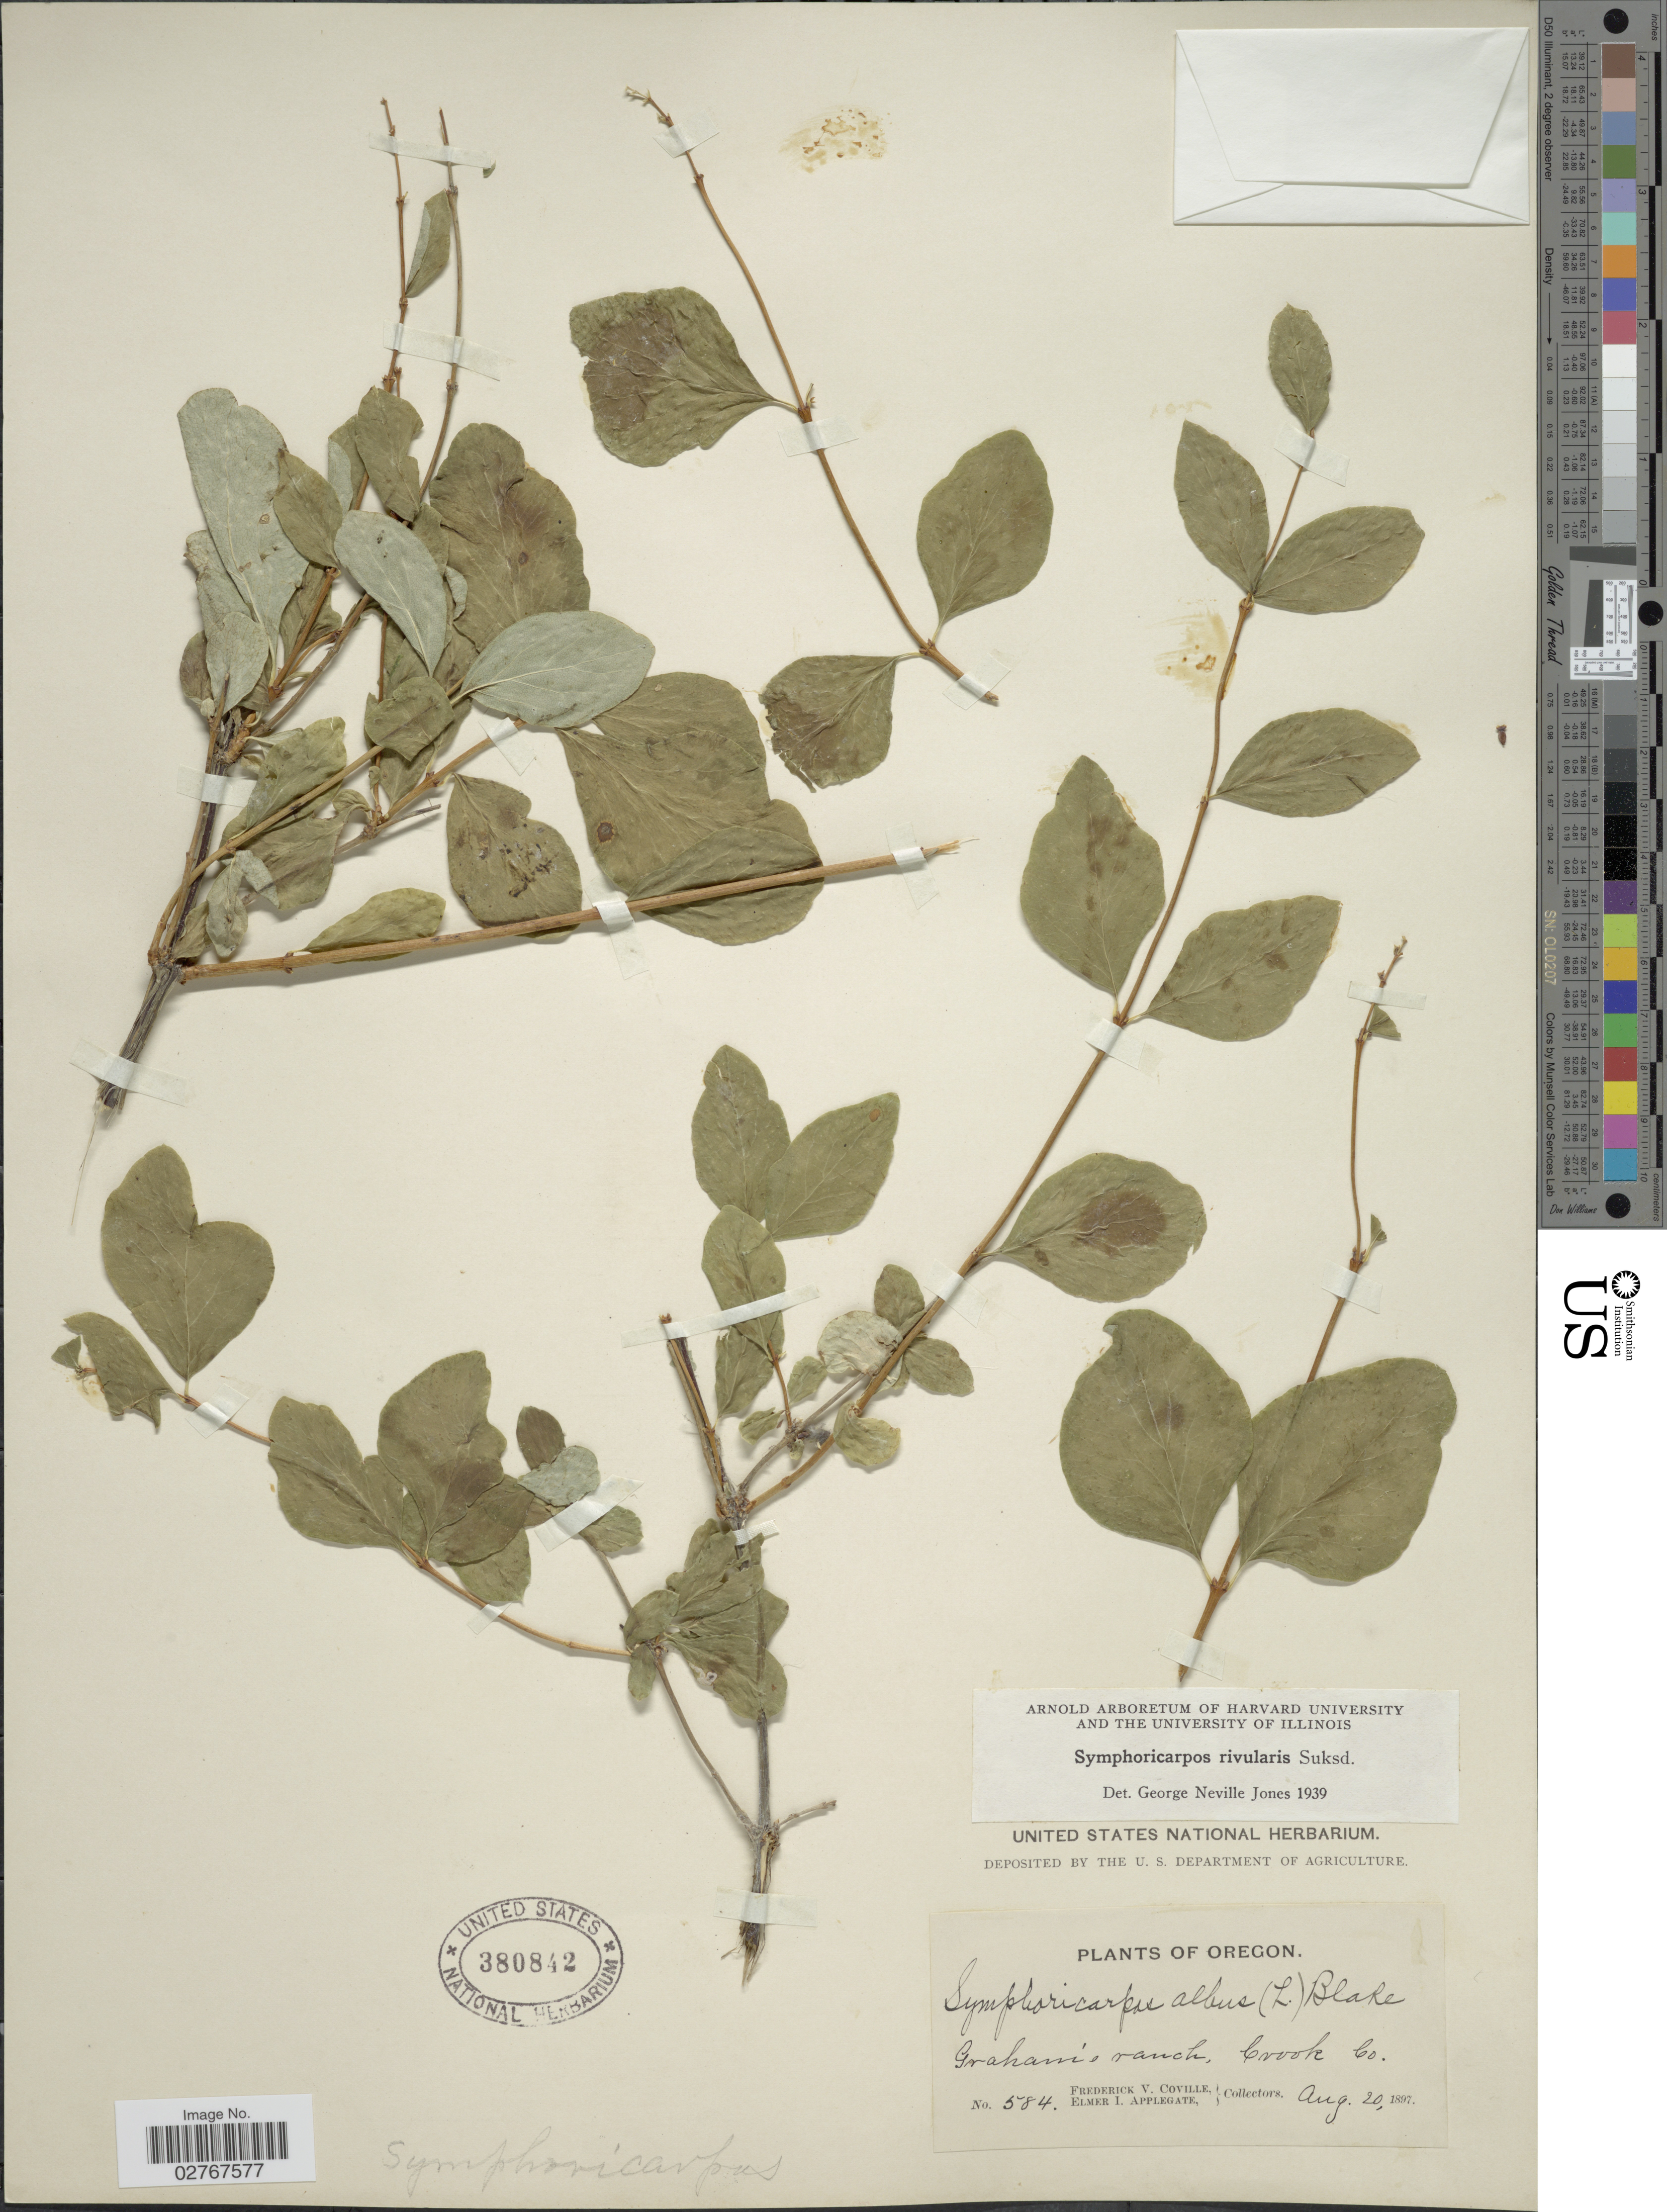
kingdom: Plantae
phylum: Tracheophyta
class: Magnoliopsida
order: Dipsacales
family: Caprifoliaceae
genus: Symphoricarpos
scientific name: Symphoricarpos rivularis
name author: Suksd.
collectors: F. V. Coville & E. I. Applegate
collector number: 584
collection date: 1897-08-20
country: United States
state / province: Oregon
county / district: Crook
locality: Graham's ranch, Crook Co.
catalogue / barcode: US 380842